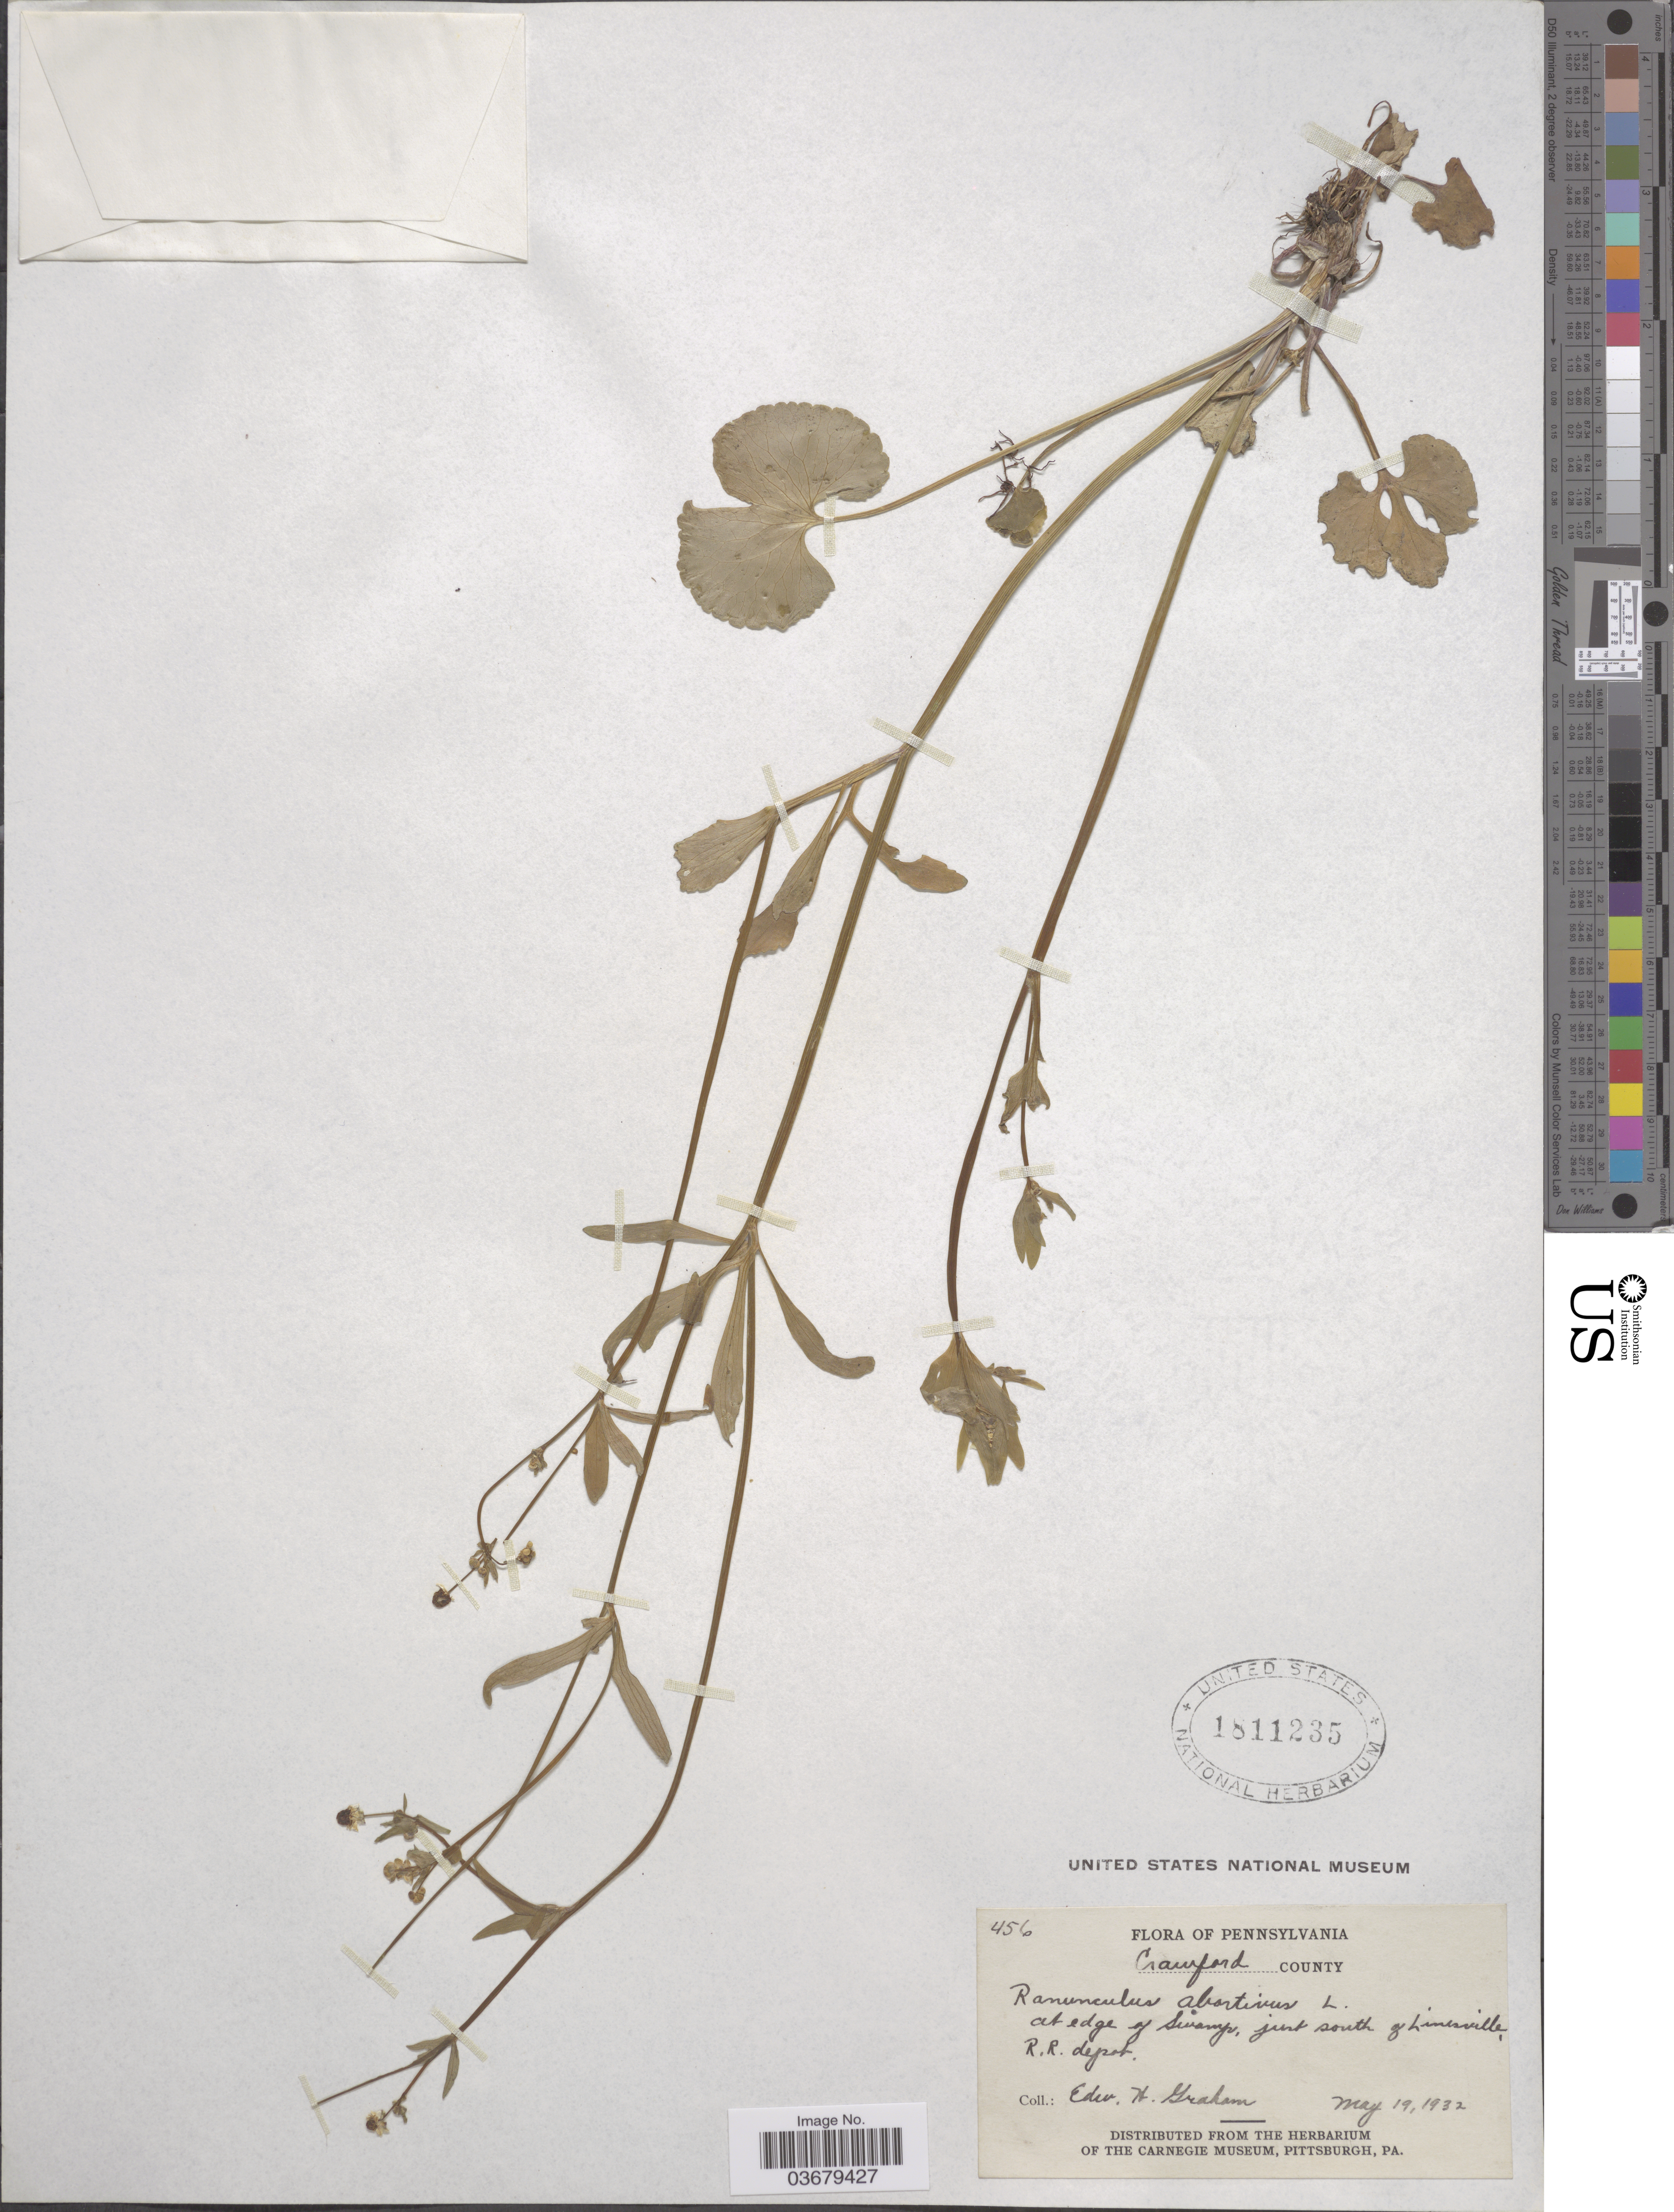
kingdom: Plantae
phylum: Tracheophyta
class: Magnoliopsida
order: Ranunculales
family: Ranunculaceae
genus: Ranunculus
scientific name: Ranunculus abortivus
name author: L.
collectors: E. A. Graham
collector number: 456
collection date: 1932-05-19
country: United States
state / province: Pennsylvania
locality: Crawford County. At edge of Swamp, just south of Linesville, R. R. depot.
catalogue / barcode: US 1811235